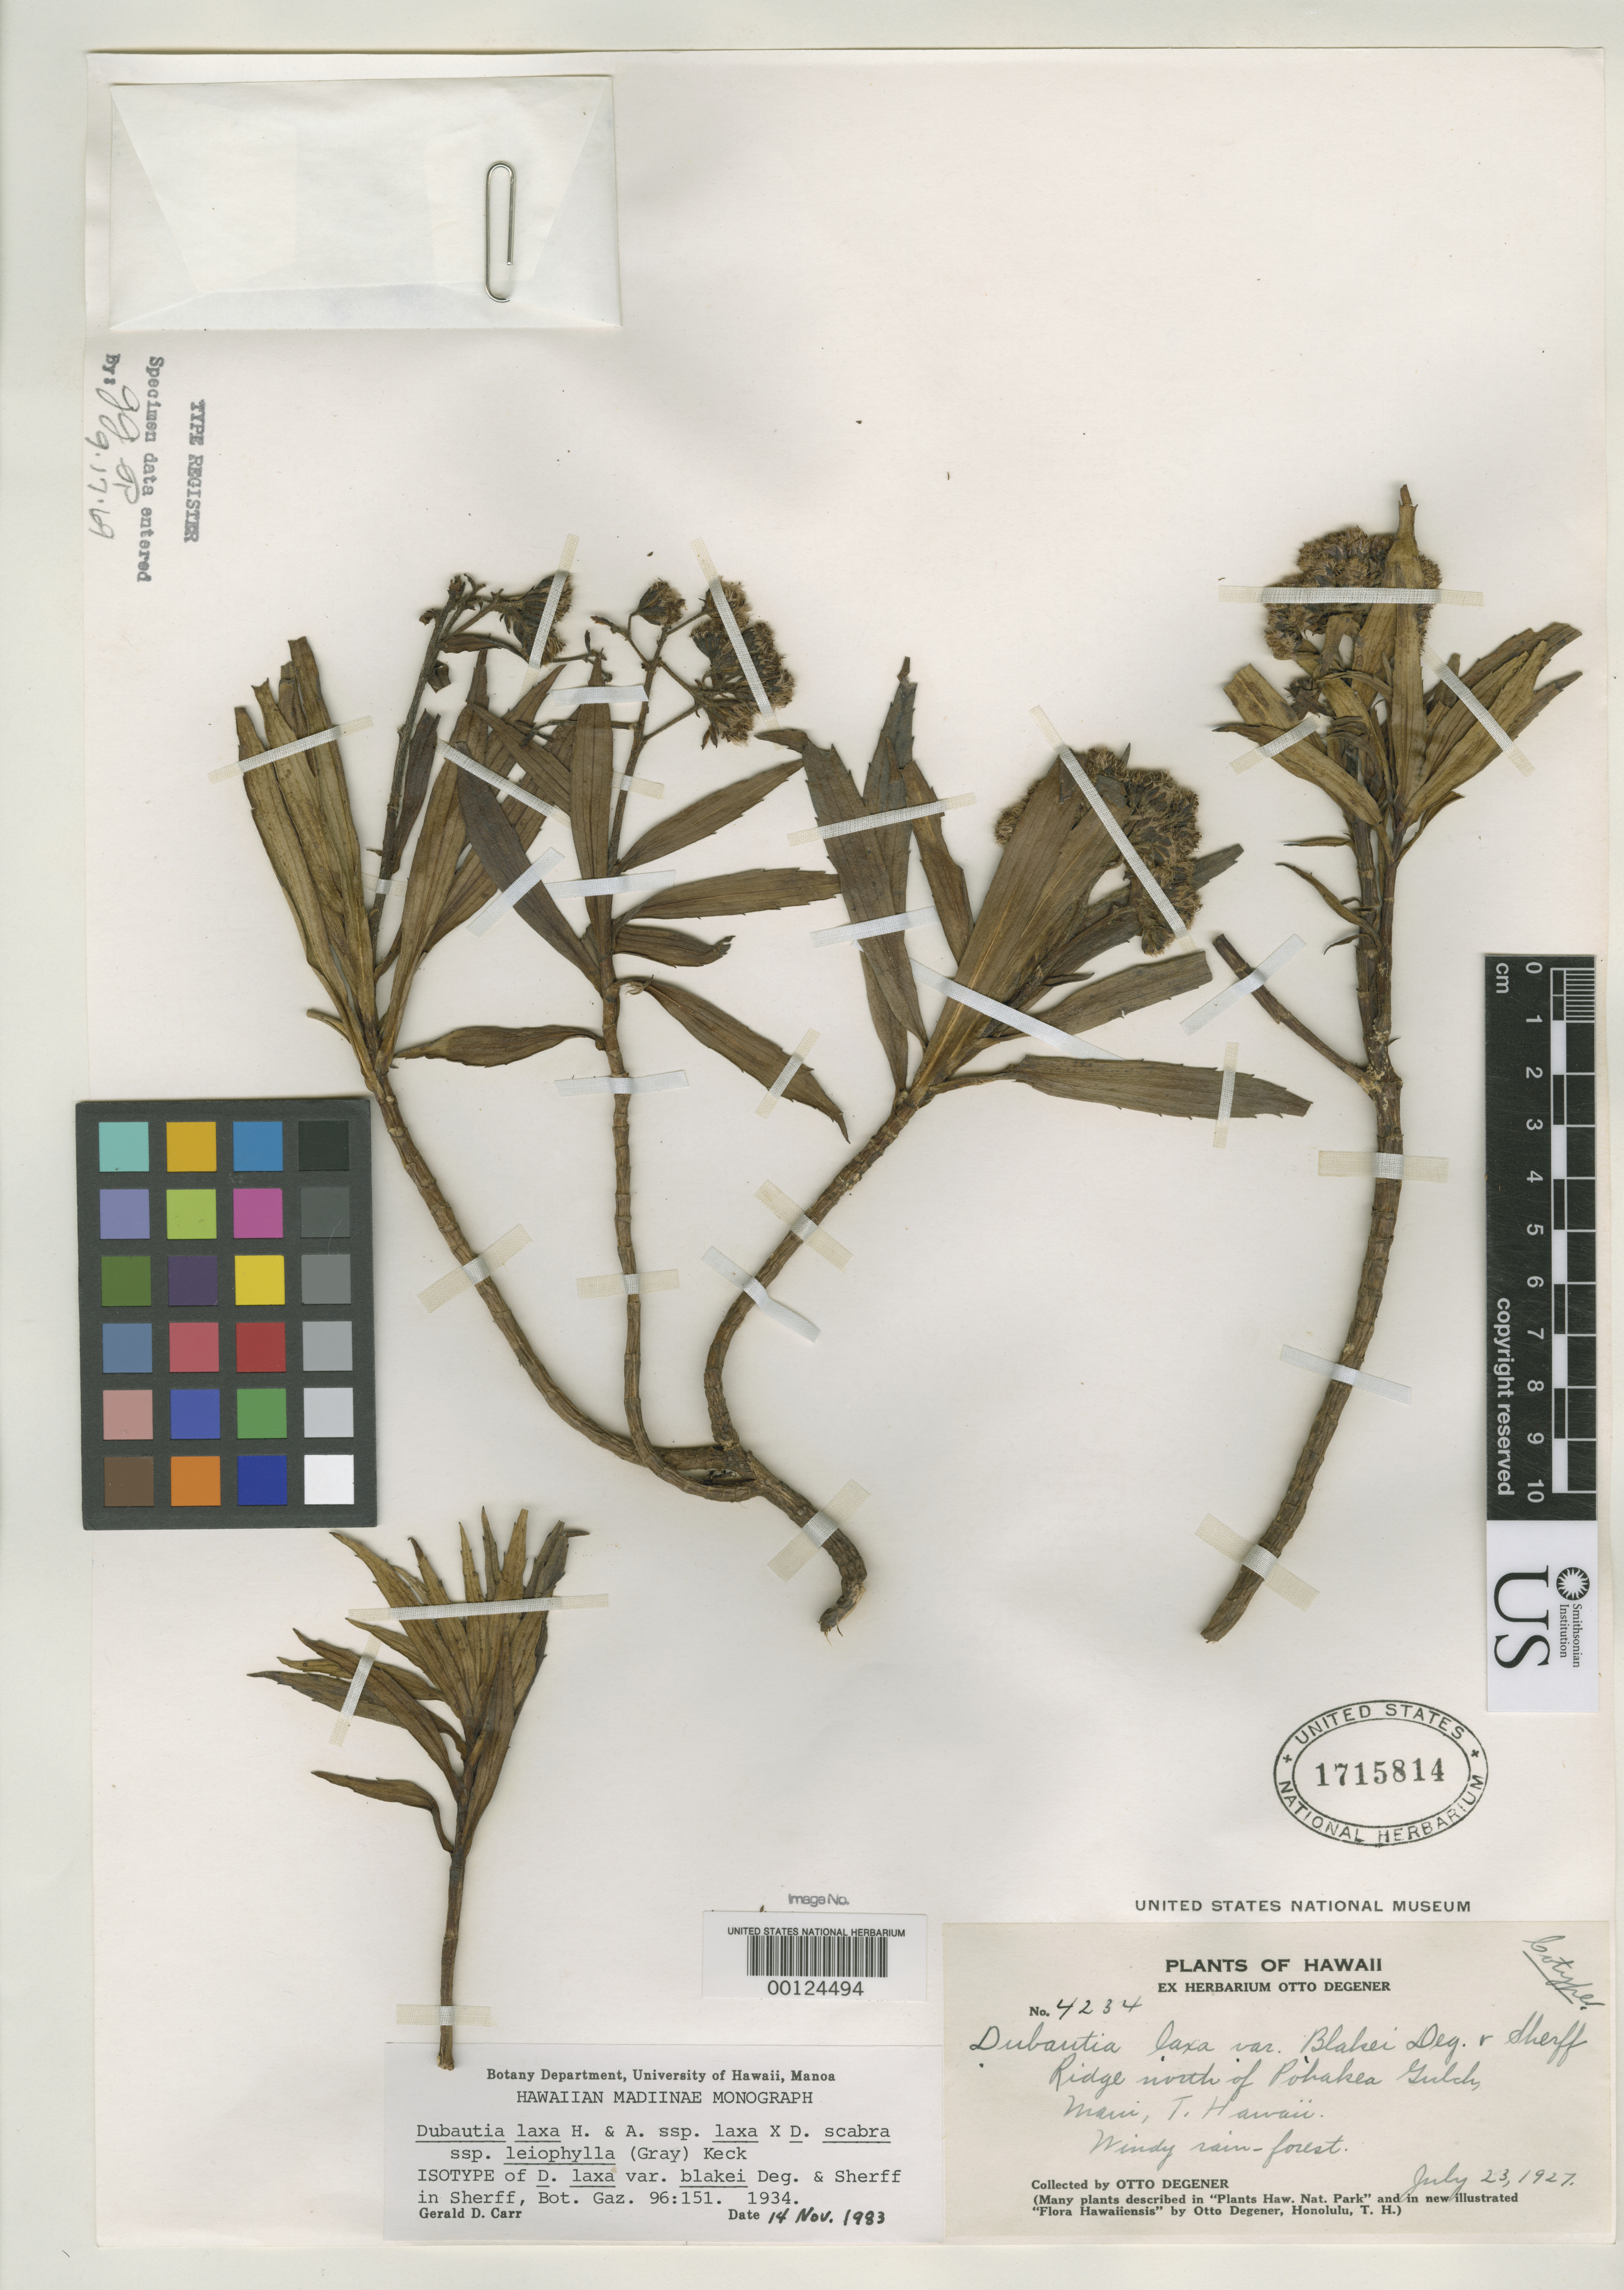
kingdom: Plantae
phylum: Tracheophyta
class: Magnoliopsida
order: Asterales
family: Asteraceae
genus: Dubautia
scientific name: Dubautia laxa var. blakei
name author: O. Deg. & Sherff in Sherff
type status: Isotype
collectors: O. Degener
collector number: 4234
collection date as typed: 23 Jul 1927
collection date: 1927-07-23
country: United States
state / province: Hawaii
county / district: Maui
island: Maui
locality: Ridge north of Pohakea Gulch, Maui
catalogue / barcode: US 1715814